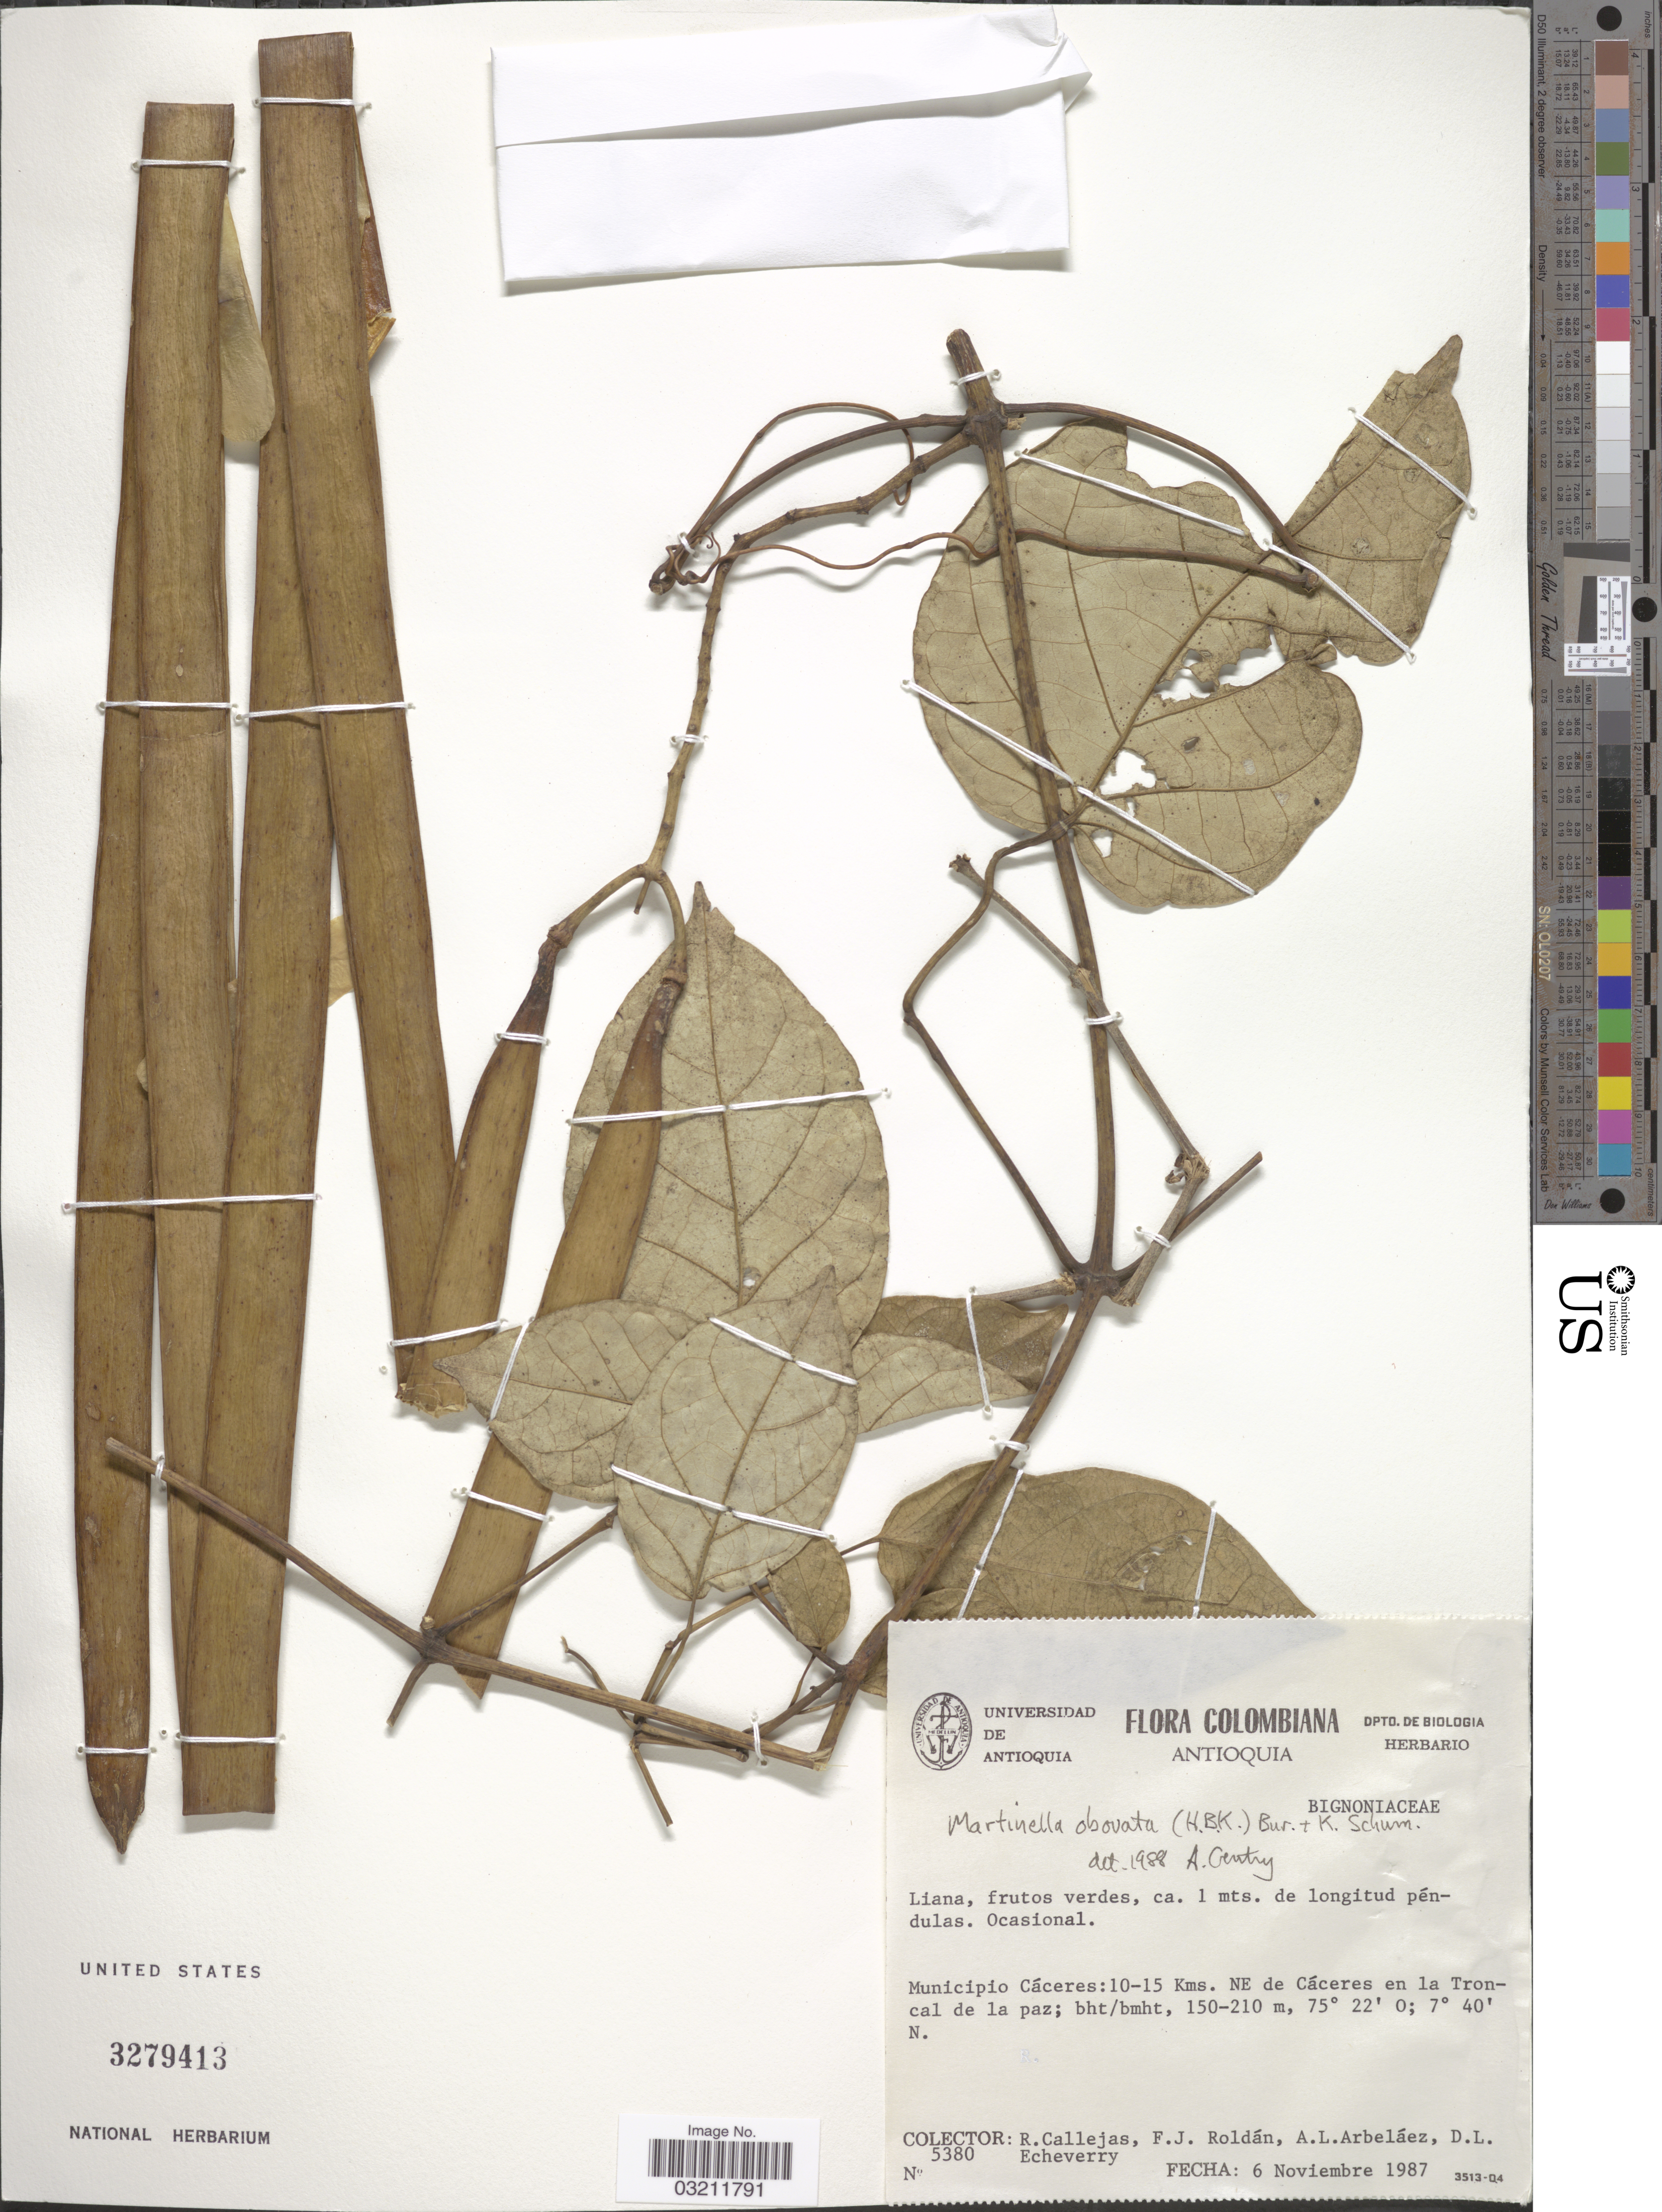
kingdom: Plantae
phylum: Tracheophyta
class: Magnoliopsida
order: Lamiales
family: Bignoniaceae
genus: Martinella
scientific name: Martinella obovata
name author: (Kunth) Bureau & K. Schum.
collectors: R. Callejas, F. J. Roldán, A. Arbeláez Alvarez & D. Echeverry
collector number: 5380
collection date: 1987-11-06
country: Colombia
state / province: Antioquia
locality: Municipio Cáceres: 10-15 Kms. NE de Cáceres en la Troncal de la paz.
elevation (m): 150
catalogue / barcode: US 3279413